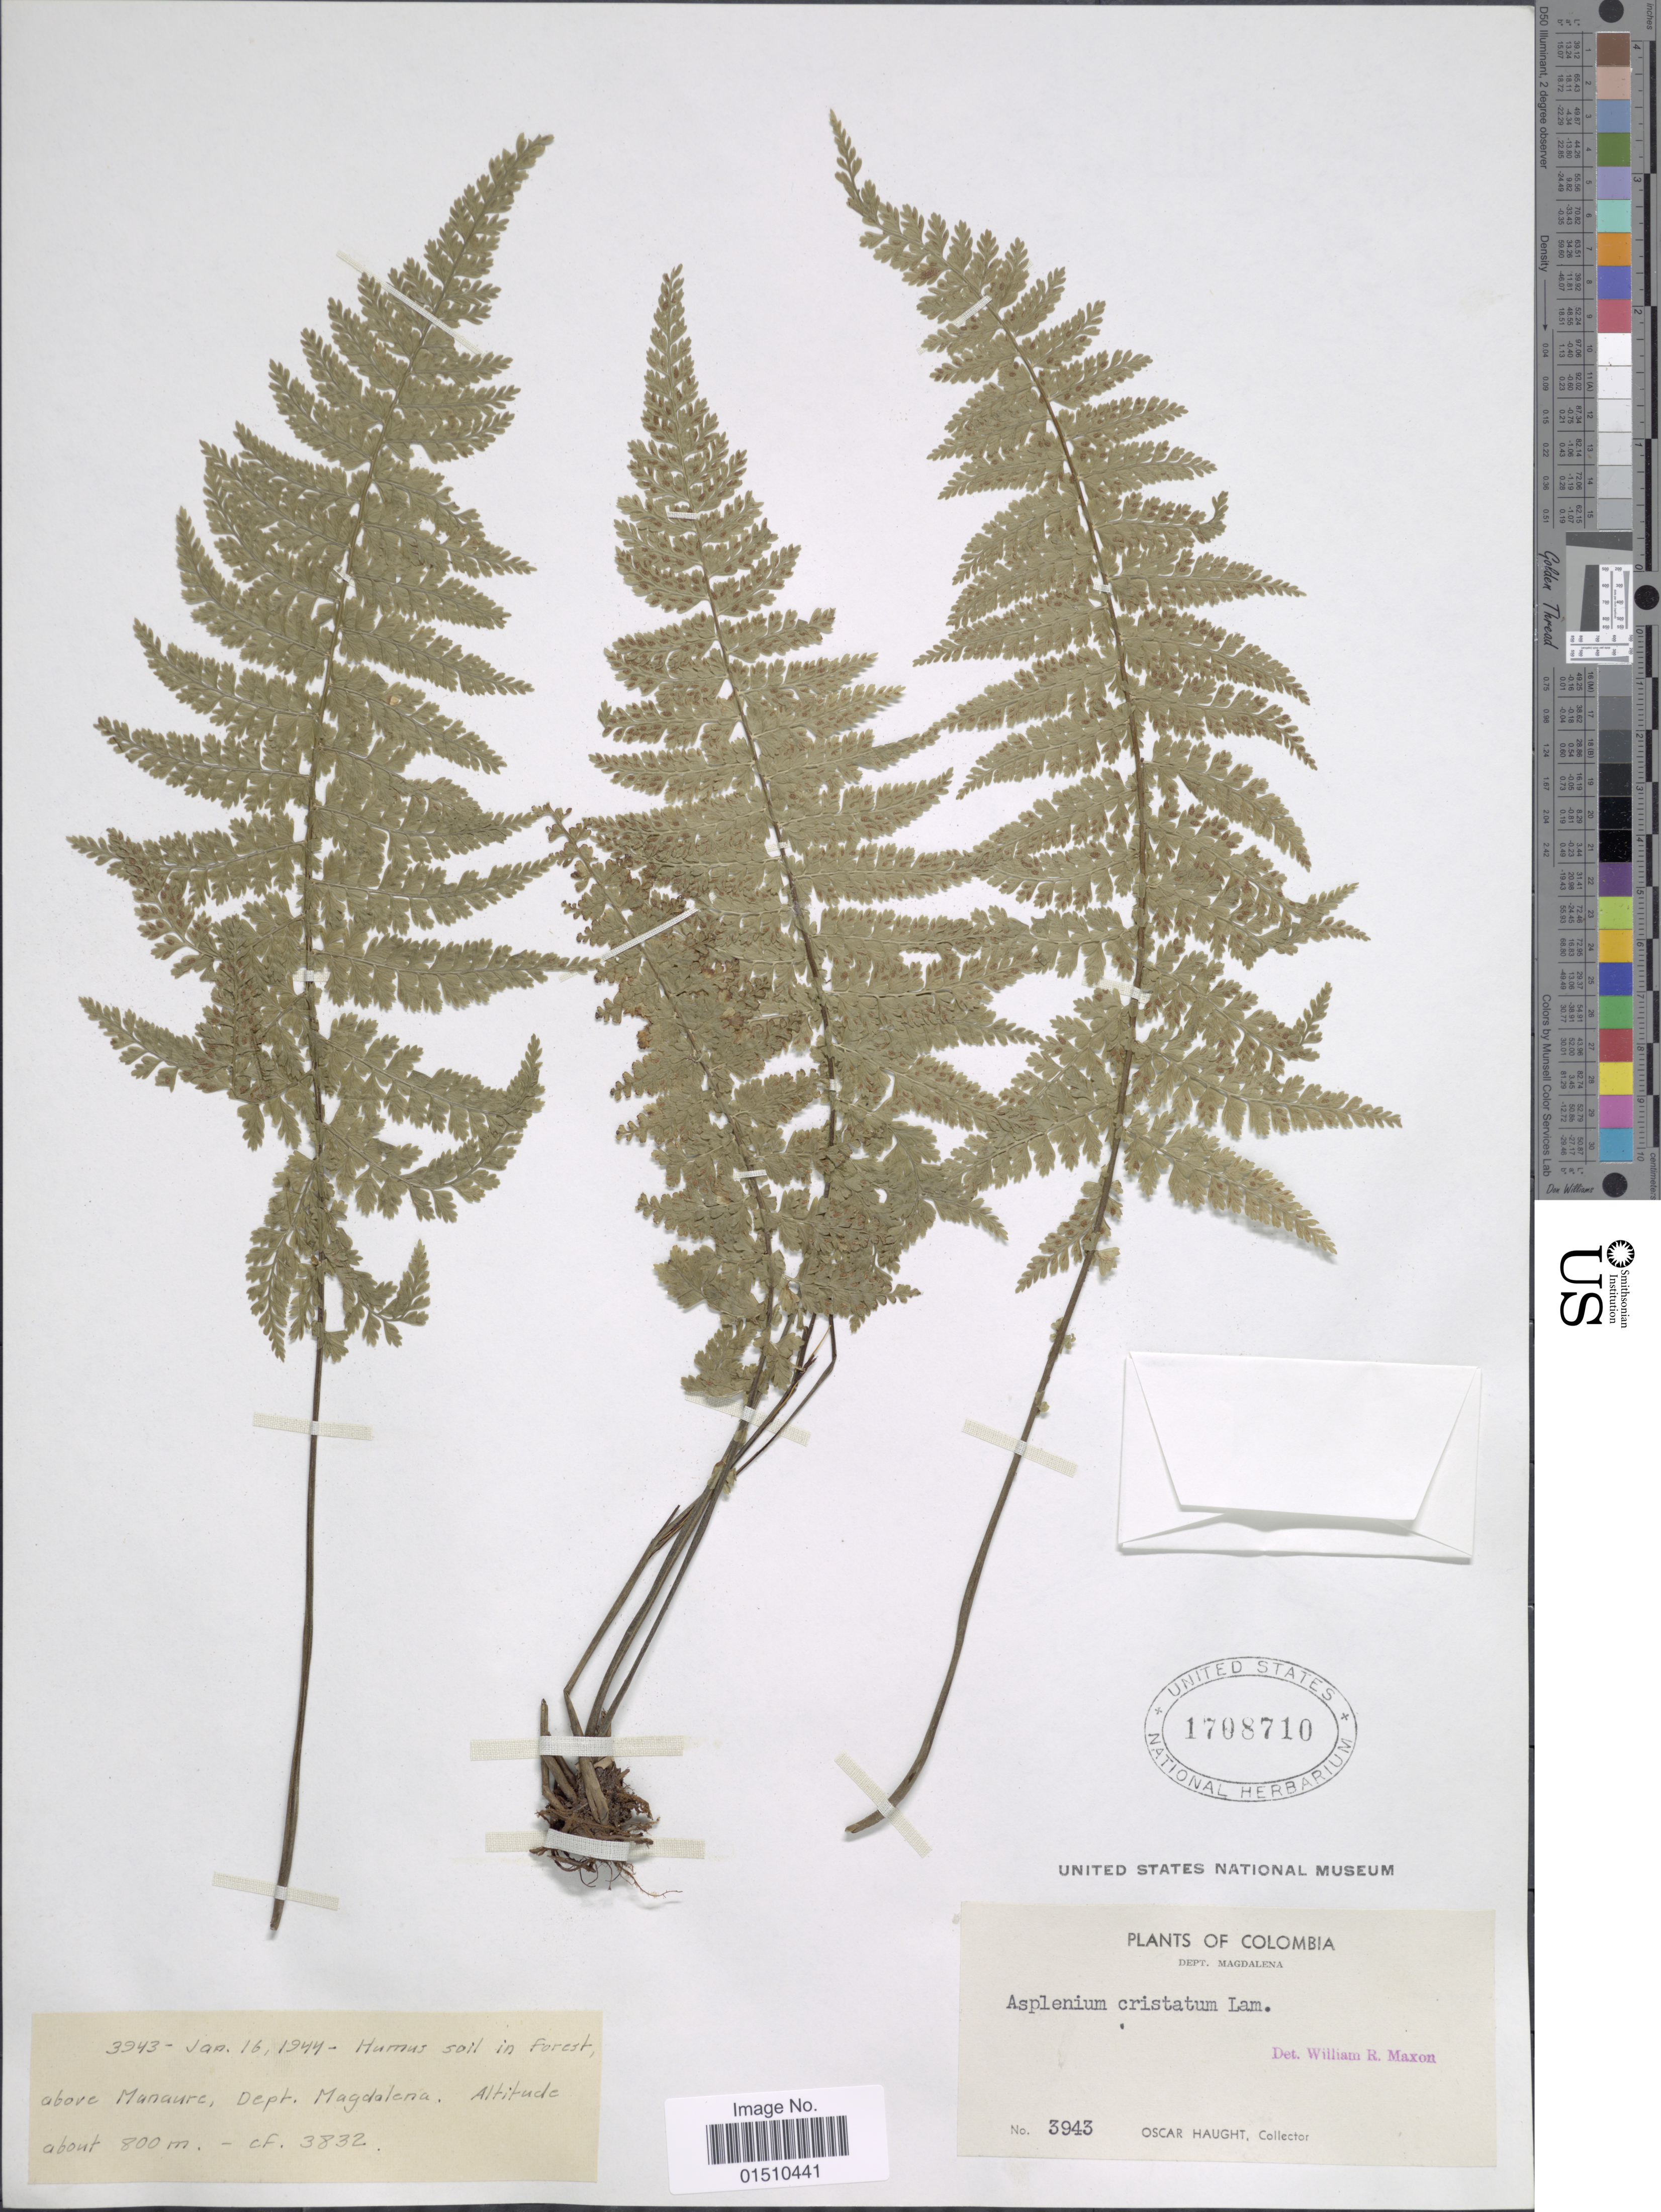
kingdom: Plantae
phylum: Tracheophyta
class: Polypodiopsida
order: Polypodiales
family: Aspleniaceae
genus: Asplenium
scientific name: Asplenium cristatum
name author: Lam.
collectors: O. L. Haught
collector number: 3943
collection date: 1944-01-16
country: Colombia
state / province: Magdalena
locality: Colombia, Dept. Magdalena, above Manaure.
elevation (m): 800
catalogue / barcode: US 1708710